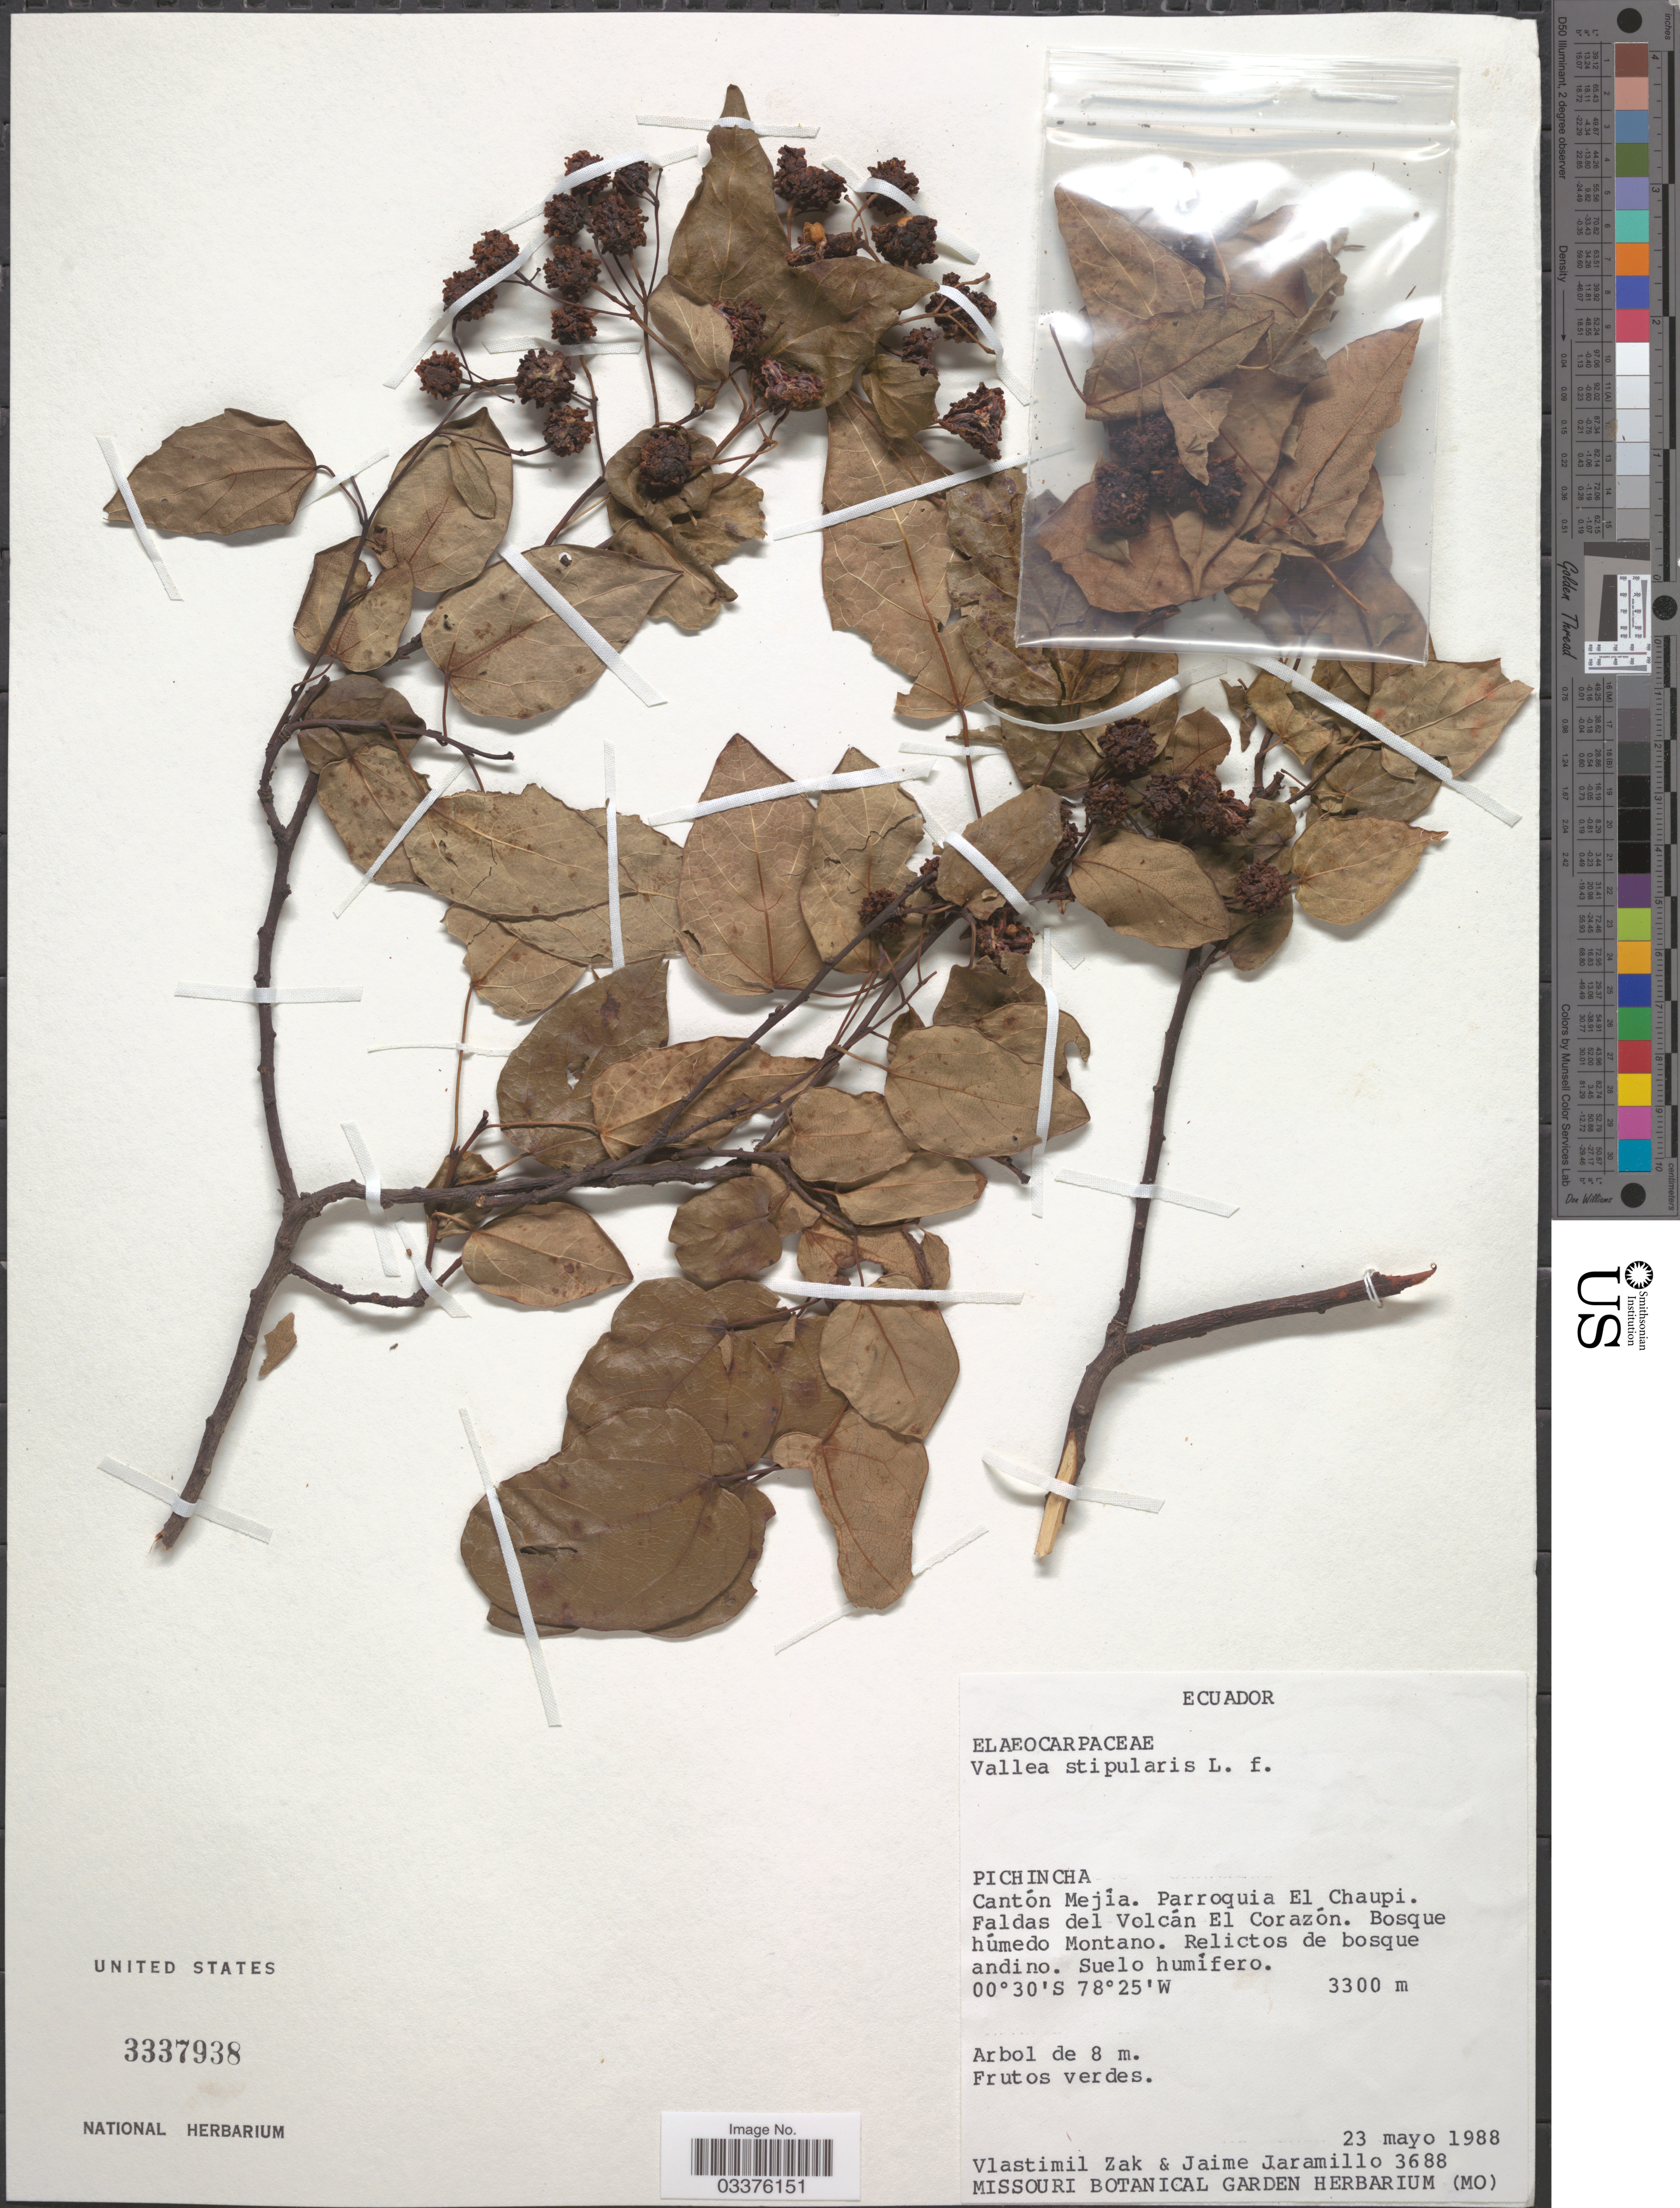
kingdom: Plantae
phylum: Tracheophyta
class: Magnoliopsida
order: Oxalidales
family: Elaeocarpaceae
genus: Vallea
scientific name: Vallea pubescens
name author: Kunth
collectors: V. Zak & J. Jaramillo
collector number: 3688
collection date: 1988-05-23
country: Ecuador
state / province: Pichincha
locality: Cantón Mejía. Parroquia El Chaupi. Faldas del Volcán El Corazón.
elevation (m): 3300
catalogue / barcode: US 3337938